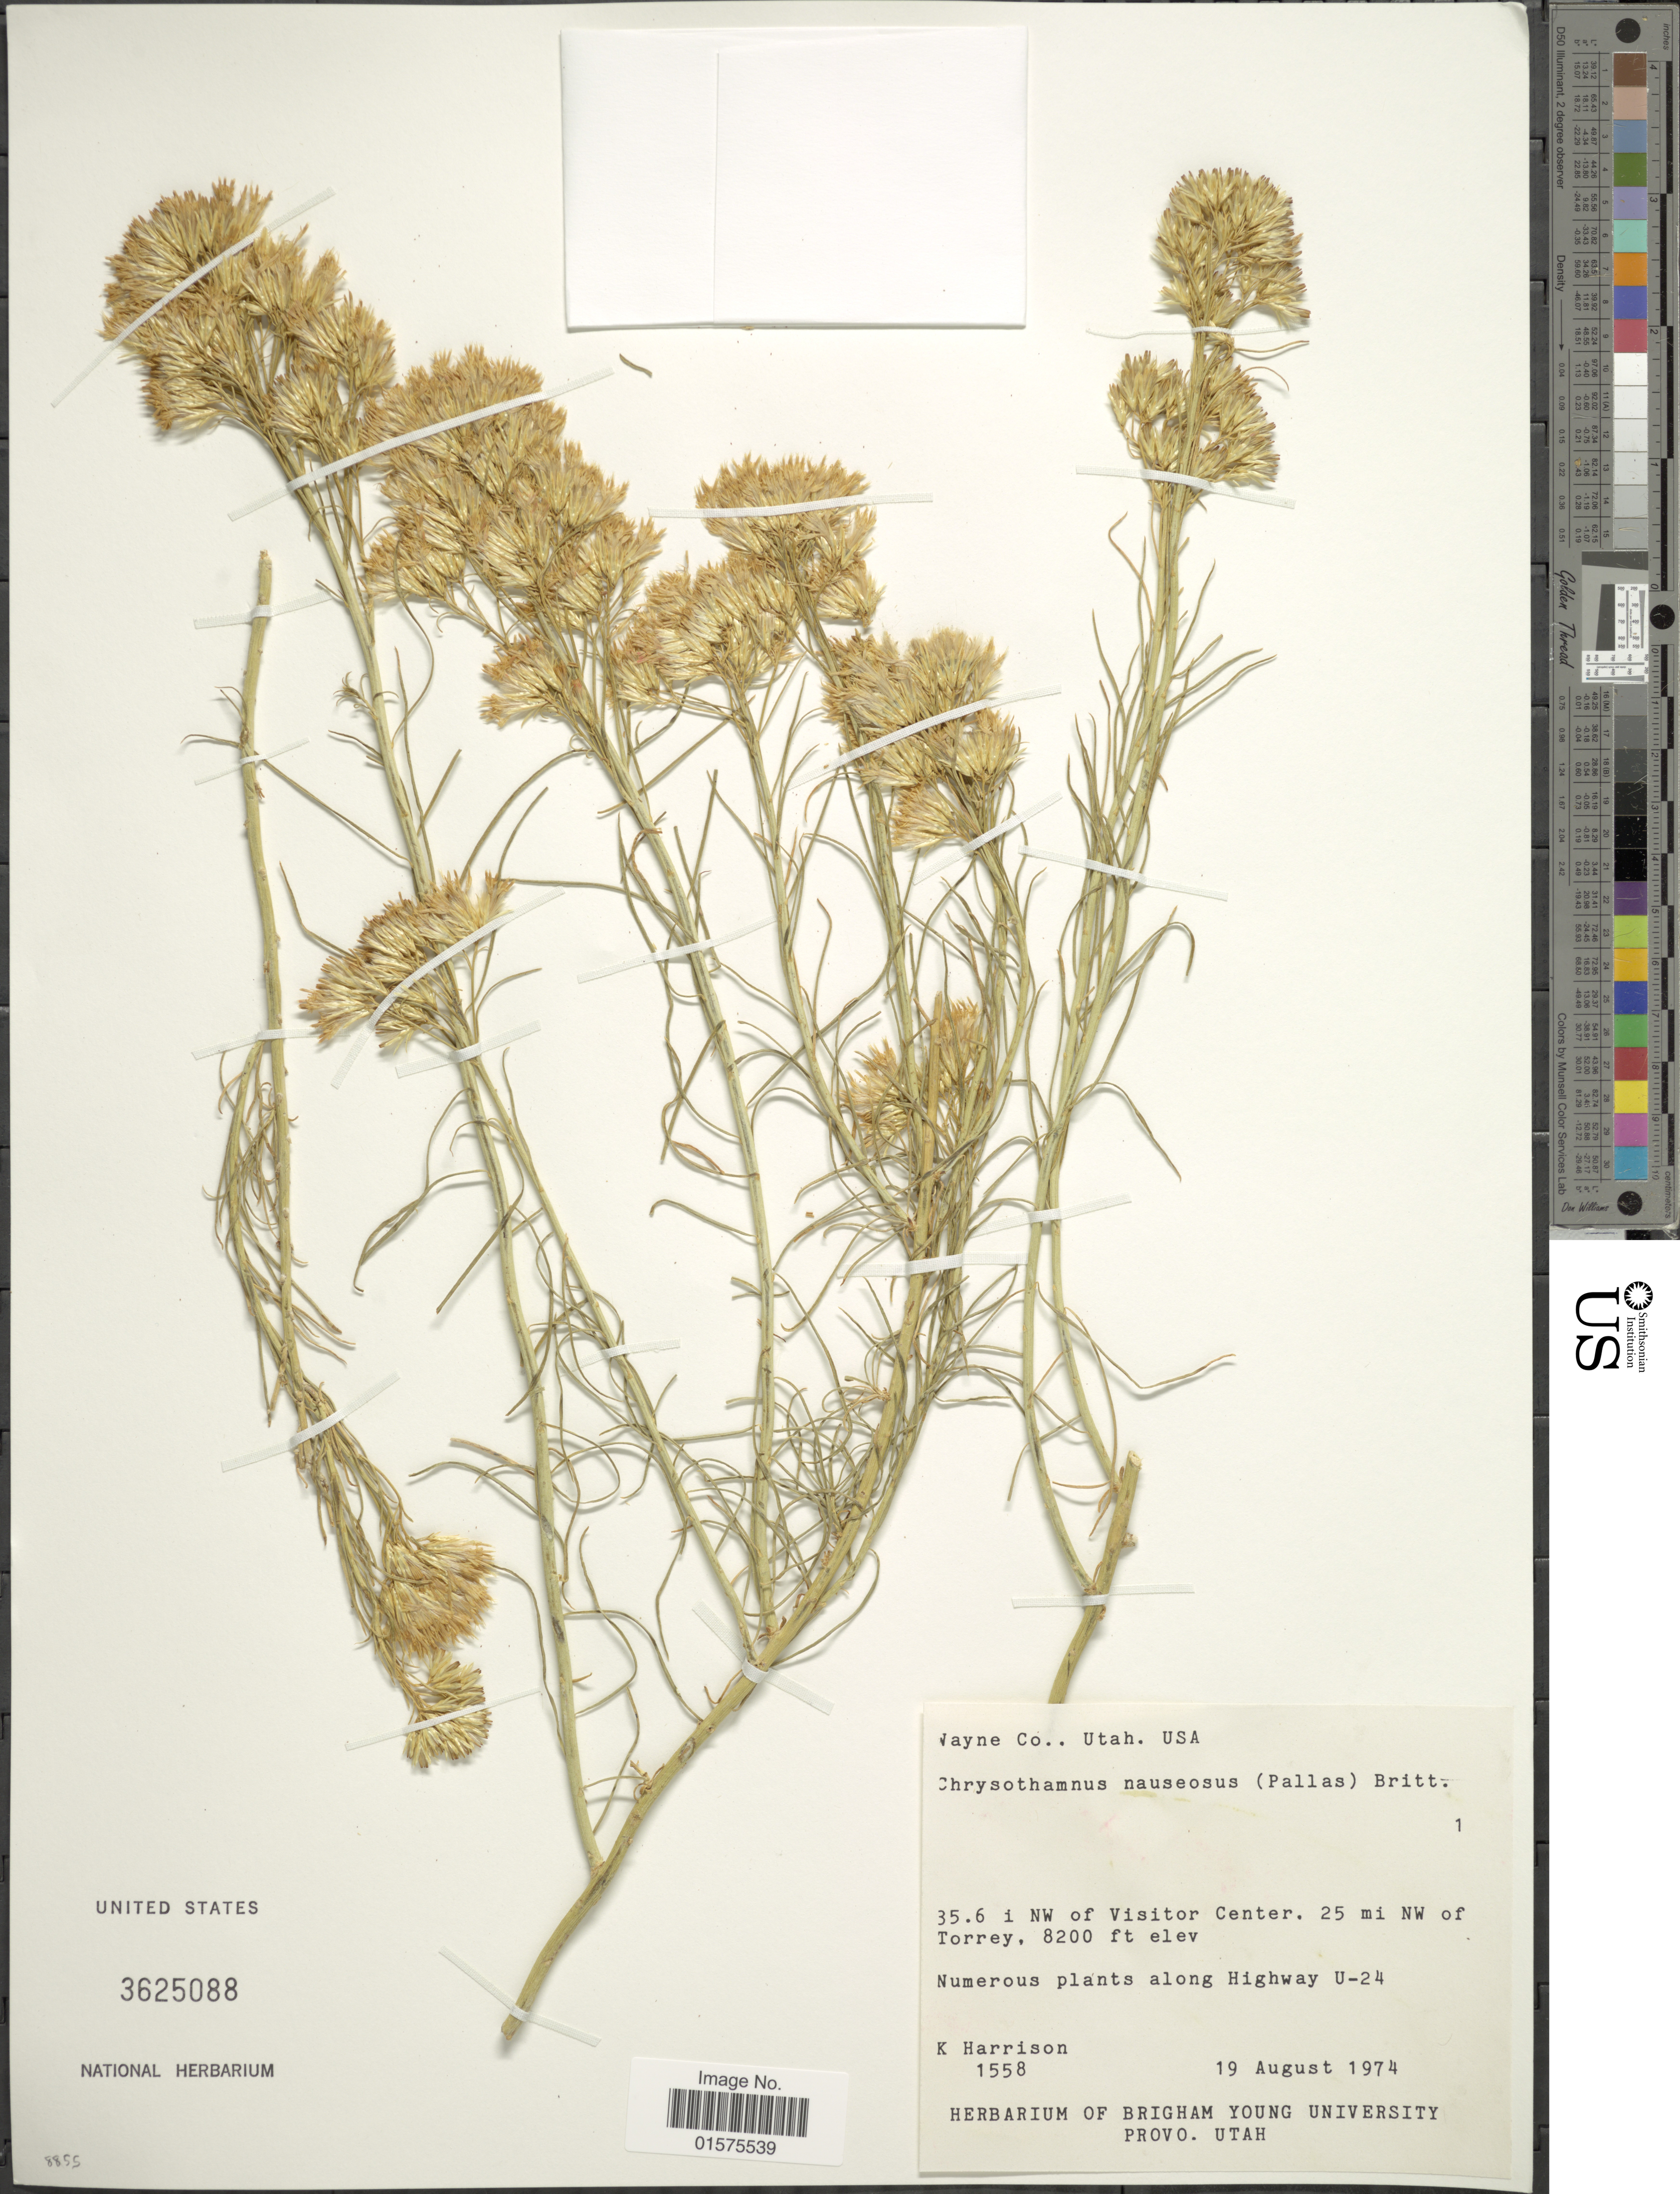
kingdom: Plantae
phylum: Tracheophyta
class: Magnoliopsida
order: Asterales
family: Asteraceae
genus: Ericameria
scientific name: Ericameria nauseosa var. oreophila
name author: (A. Nelson) G.L. Nesom & G.I. Baird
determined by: Urbatsch, Lowell E., Curator (LSU), Louisiana State University (UNITED STATES)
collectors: K. Harrison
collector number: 1558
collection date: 1974-08-19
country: United States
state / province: Utah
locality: Wayne Co. 35.6 i NW of Visitor Center. 25 mi NW of Torrey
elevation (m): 2499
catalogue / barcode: US 3625088